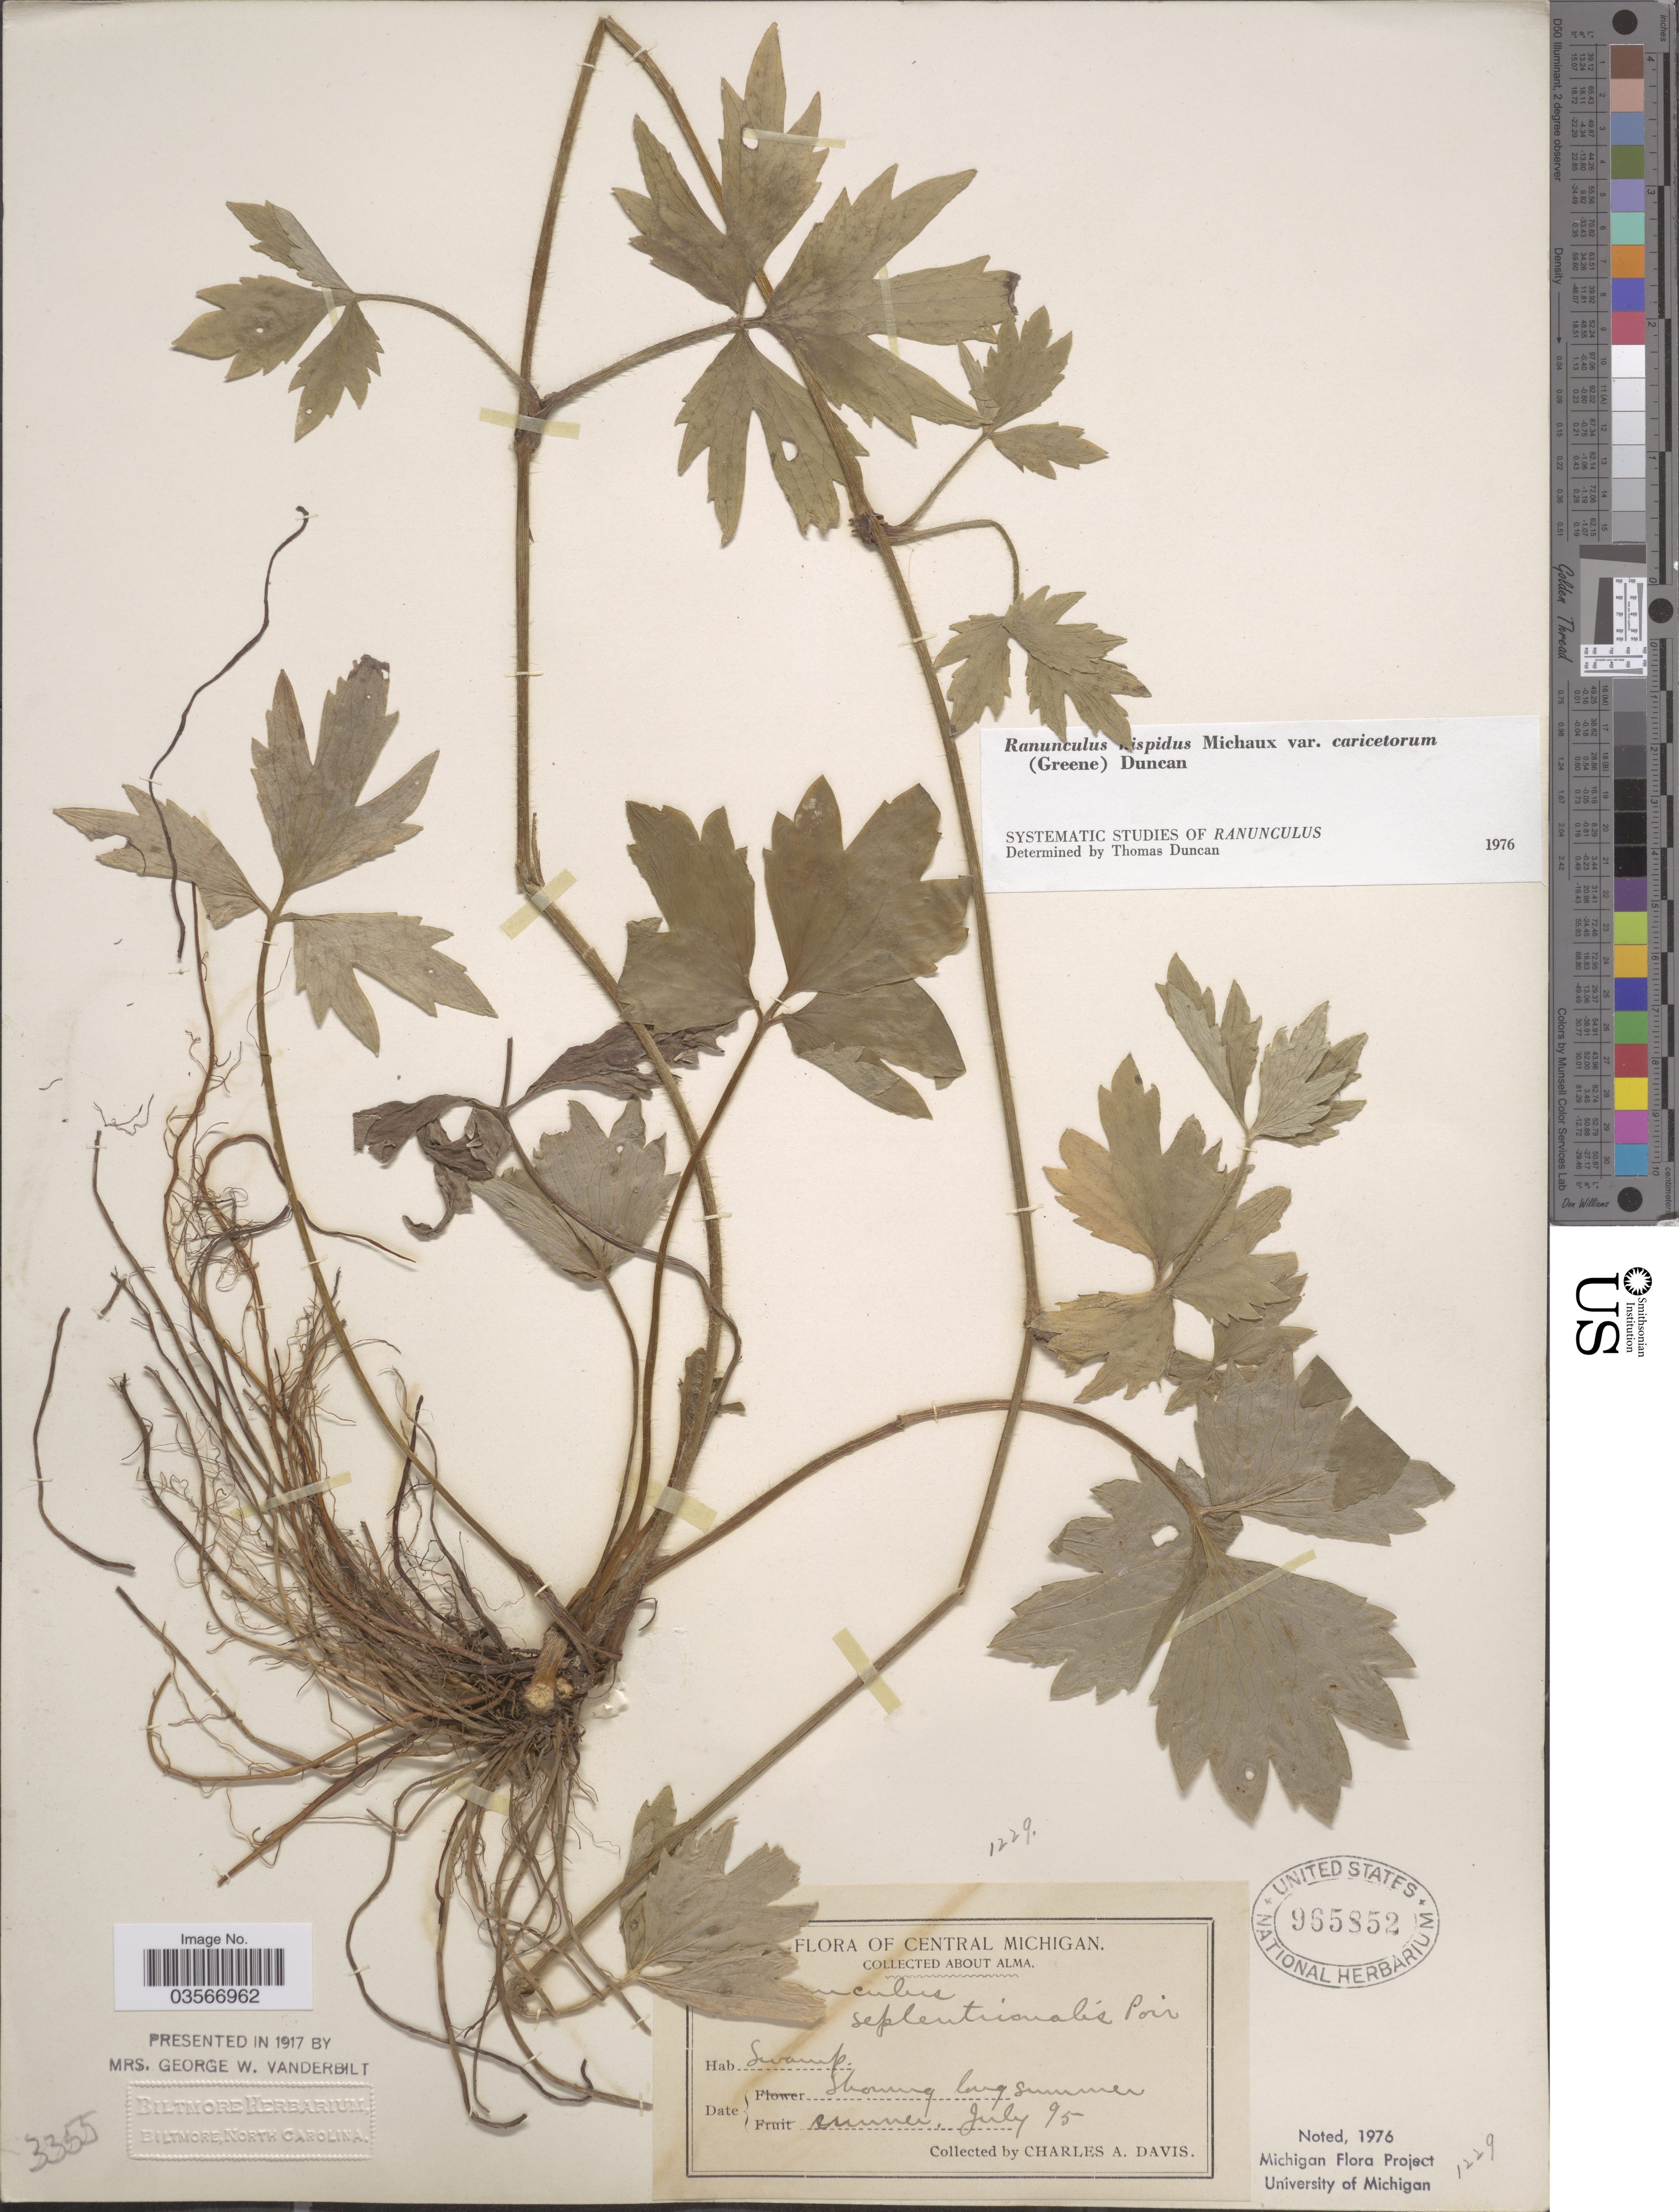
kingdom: Plantae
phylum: Tracheophyta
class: Magnoliopsida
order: Ranunculales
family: Ranunculaceae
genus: Ranunculus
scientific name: Ranunculus hispidus var. caricetorum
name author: Michx.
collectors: C. Davis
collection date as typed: Transcribed d/m/y: /7/95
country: United States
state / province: Michigan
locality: Central Michigan. About Alma.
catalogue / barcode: US 965852